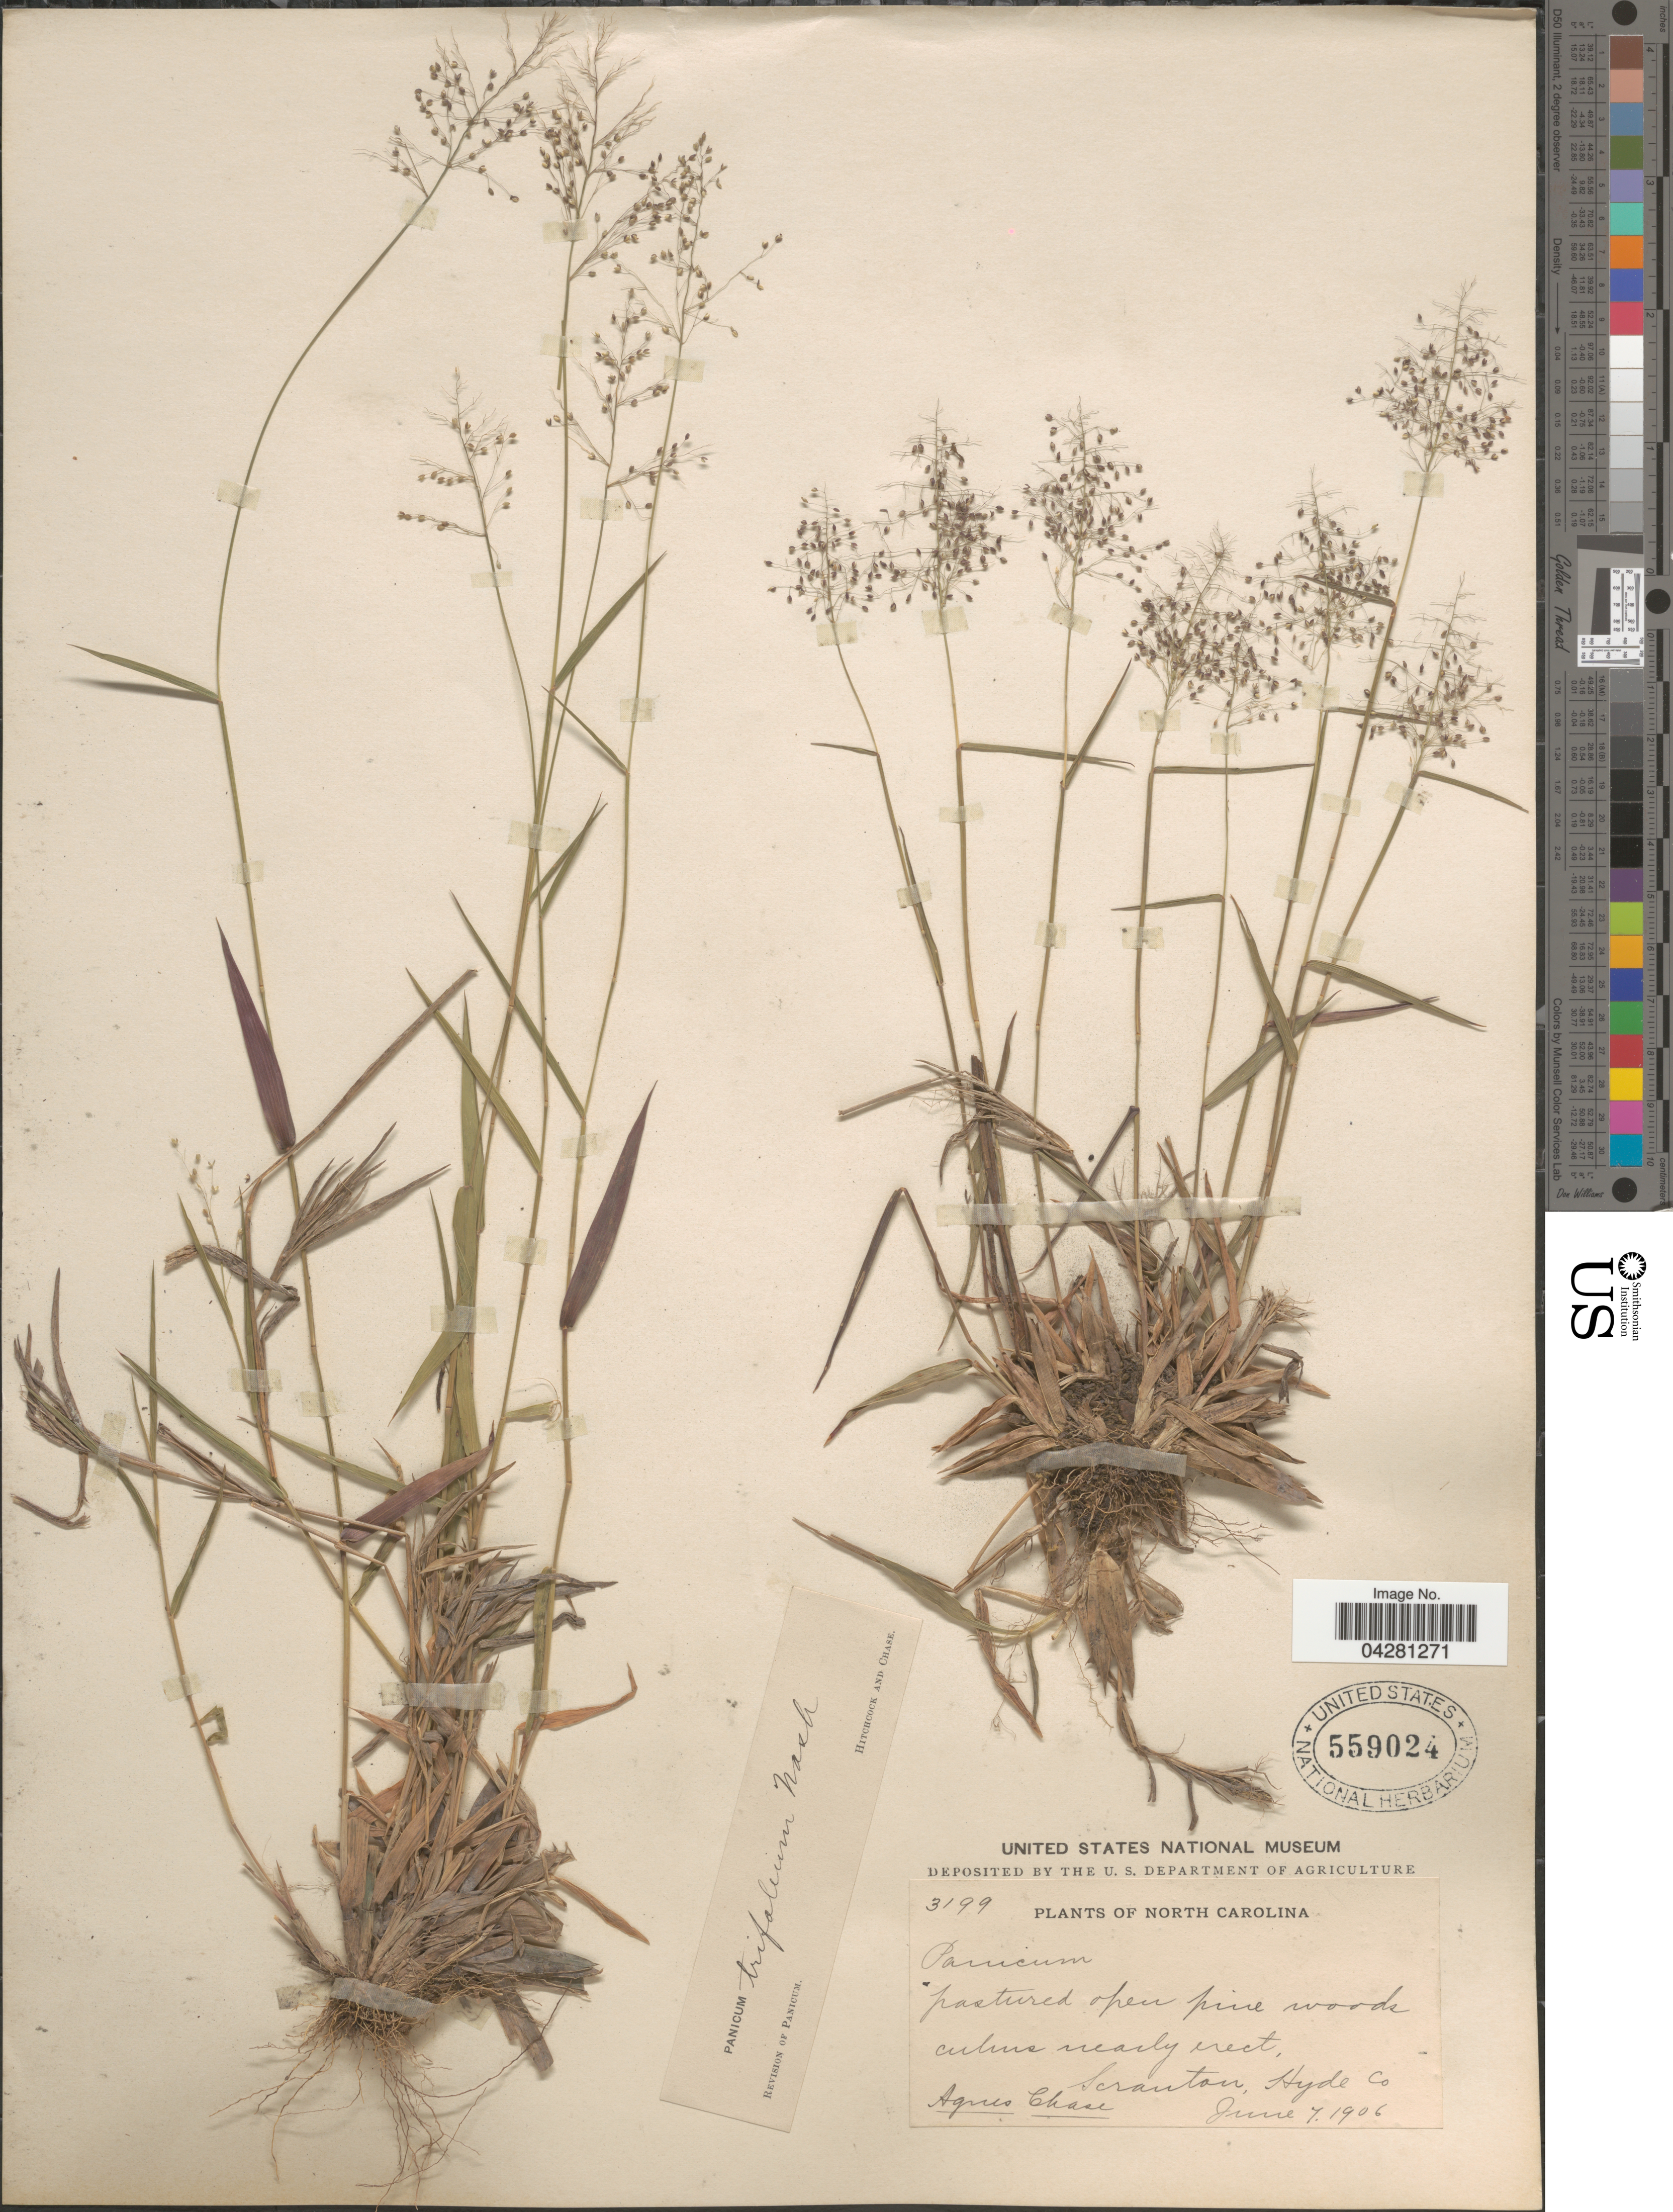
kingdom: Plantae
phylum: Tracheophyta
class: Liliopsida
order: Poales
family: Poaceae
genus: Dichanthelium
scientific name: Dichanthelium dichotomum var. unciphyllum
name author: (Trin.) Davidse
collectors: A. Chase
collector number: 3199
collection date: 1906-06-07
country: United States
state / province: North Carolina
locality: Scranton, Hyde Co.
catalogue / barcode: US 559024